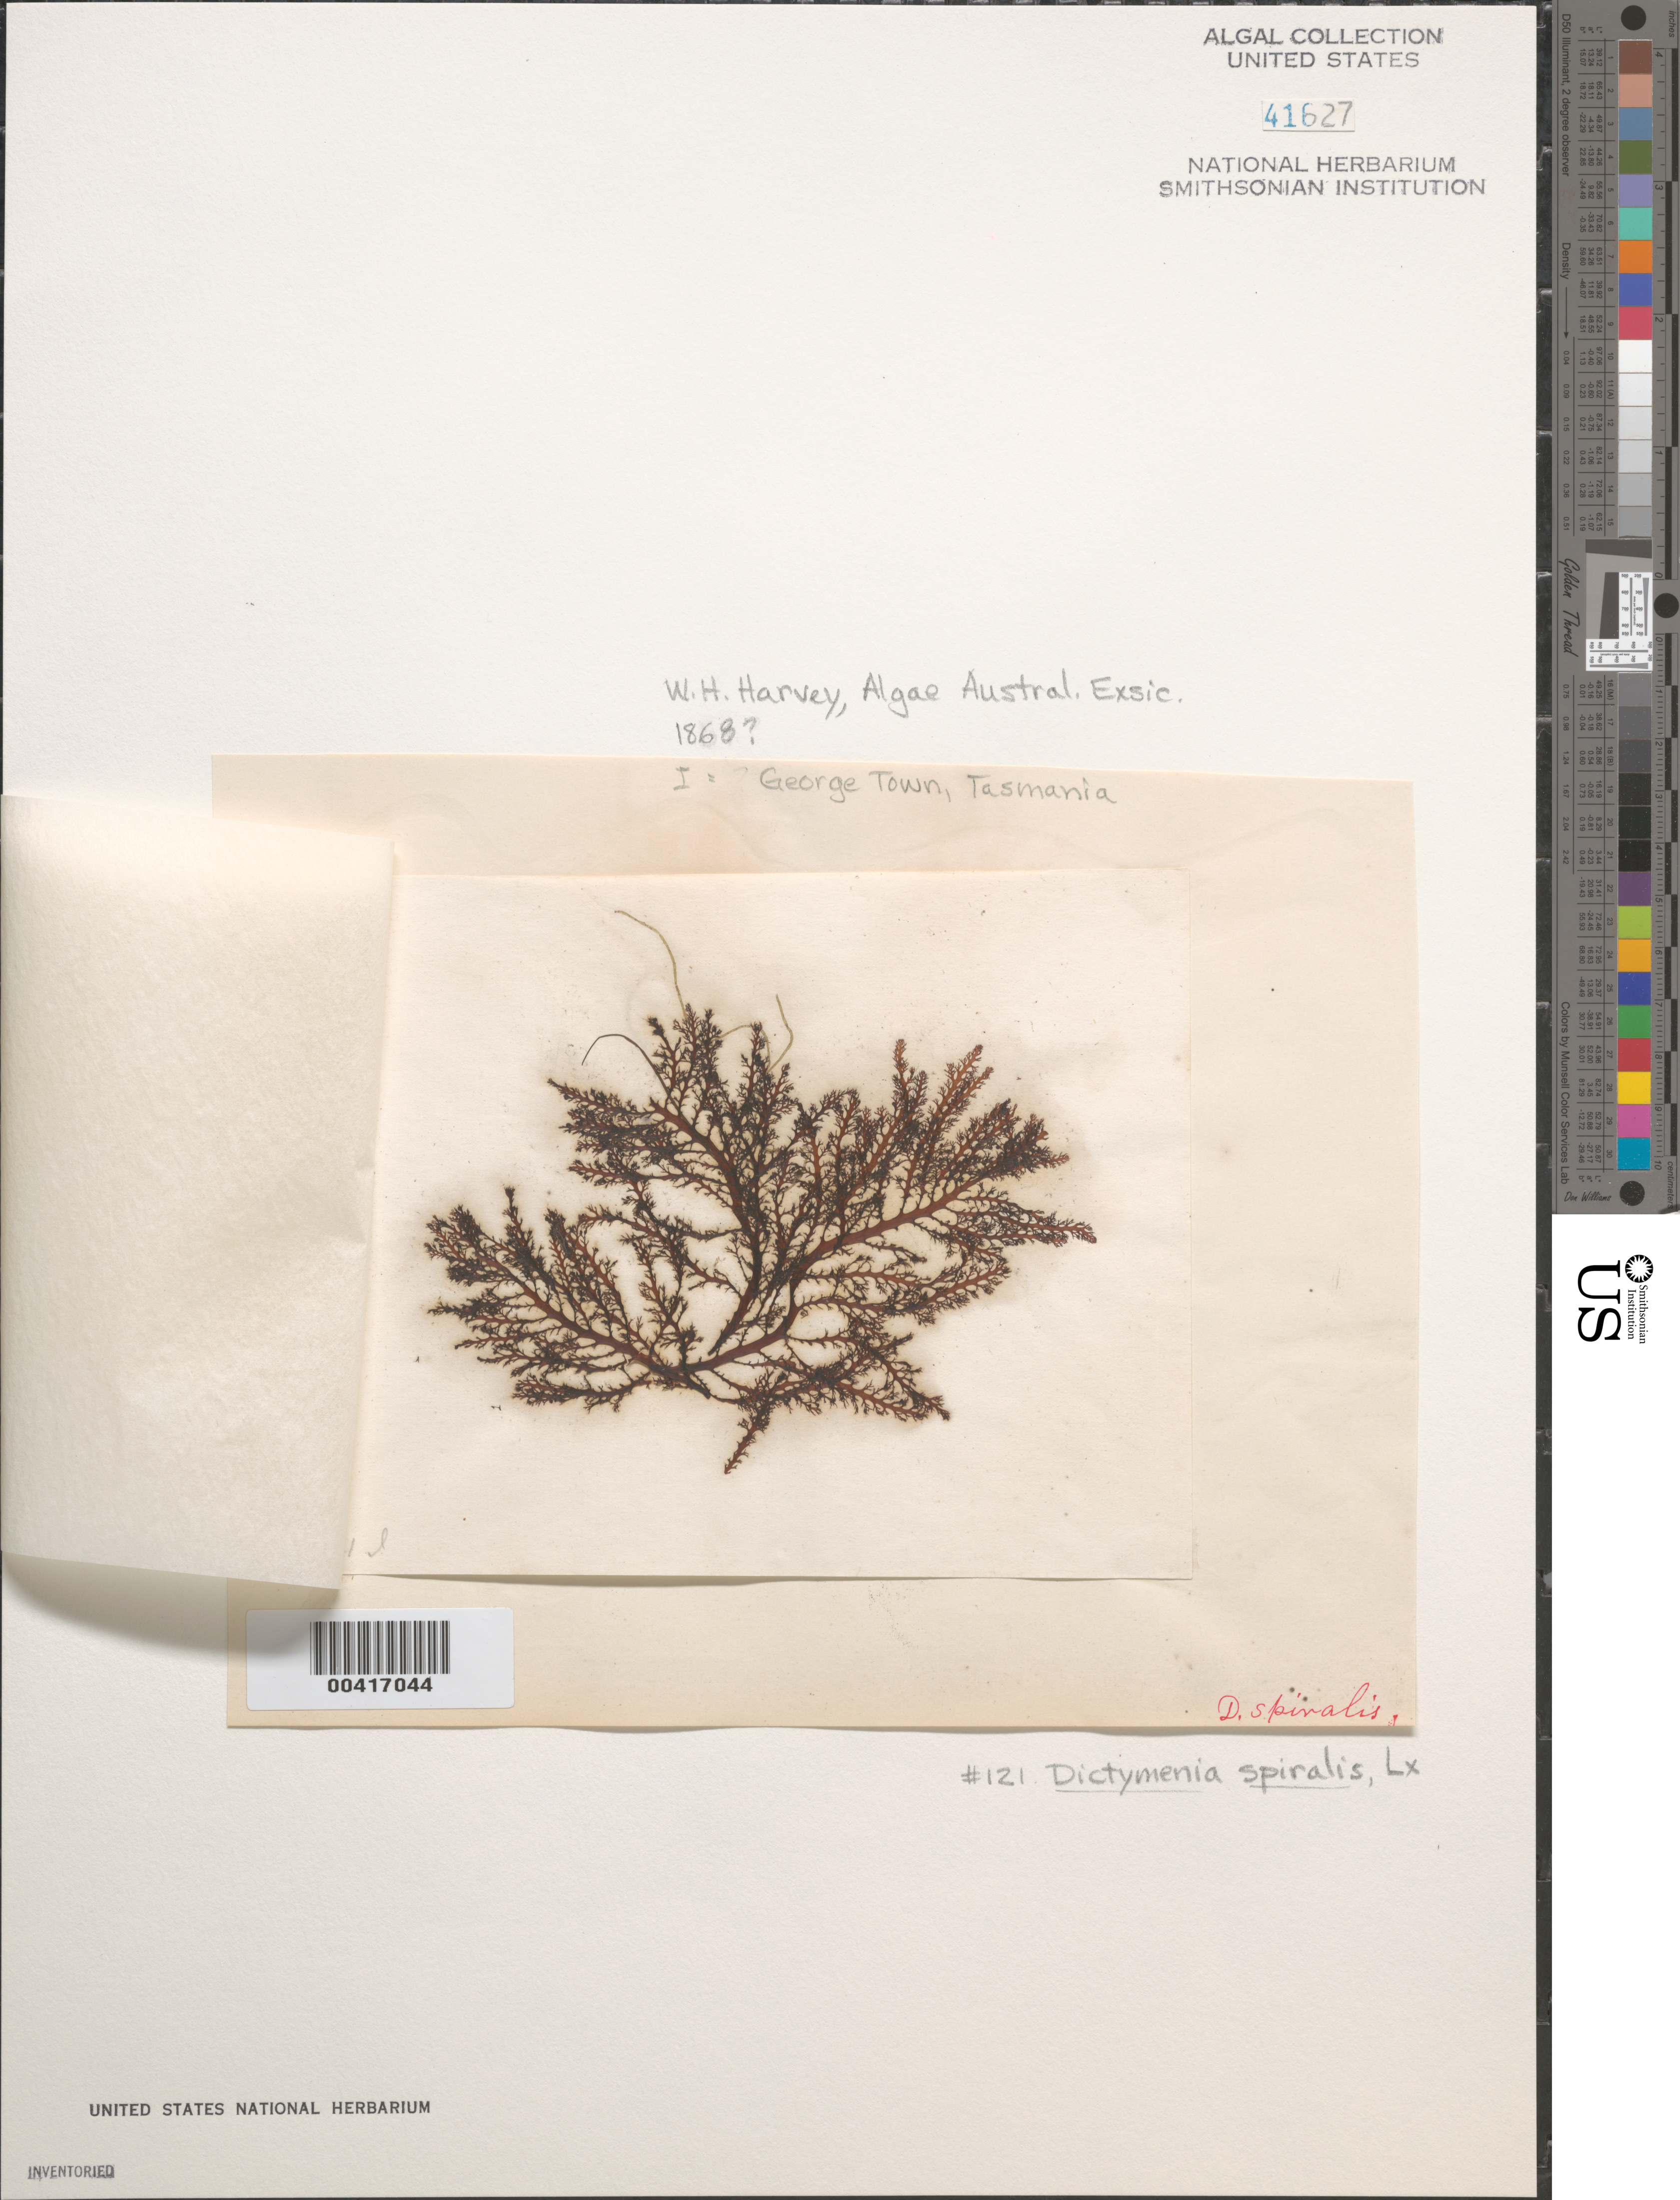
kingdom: Plantae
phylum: Rhodophyta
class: Florideophyceae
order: Ceramiales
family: Rhodomelaceae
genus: Dictyomenia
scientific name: Dictyomenia spiralis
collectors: W. Harvey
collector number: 121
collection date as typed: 1854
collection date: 1854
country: Australia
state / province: Tasmania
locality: George Town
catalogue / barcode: US 41627